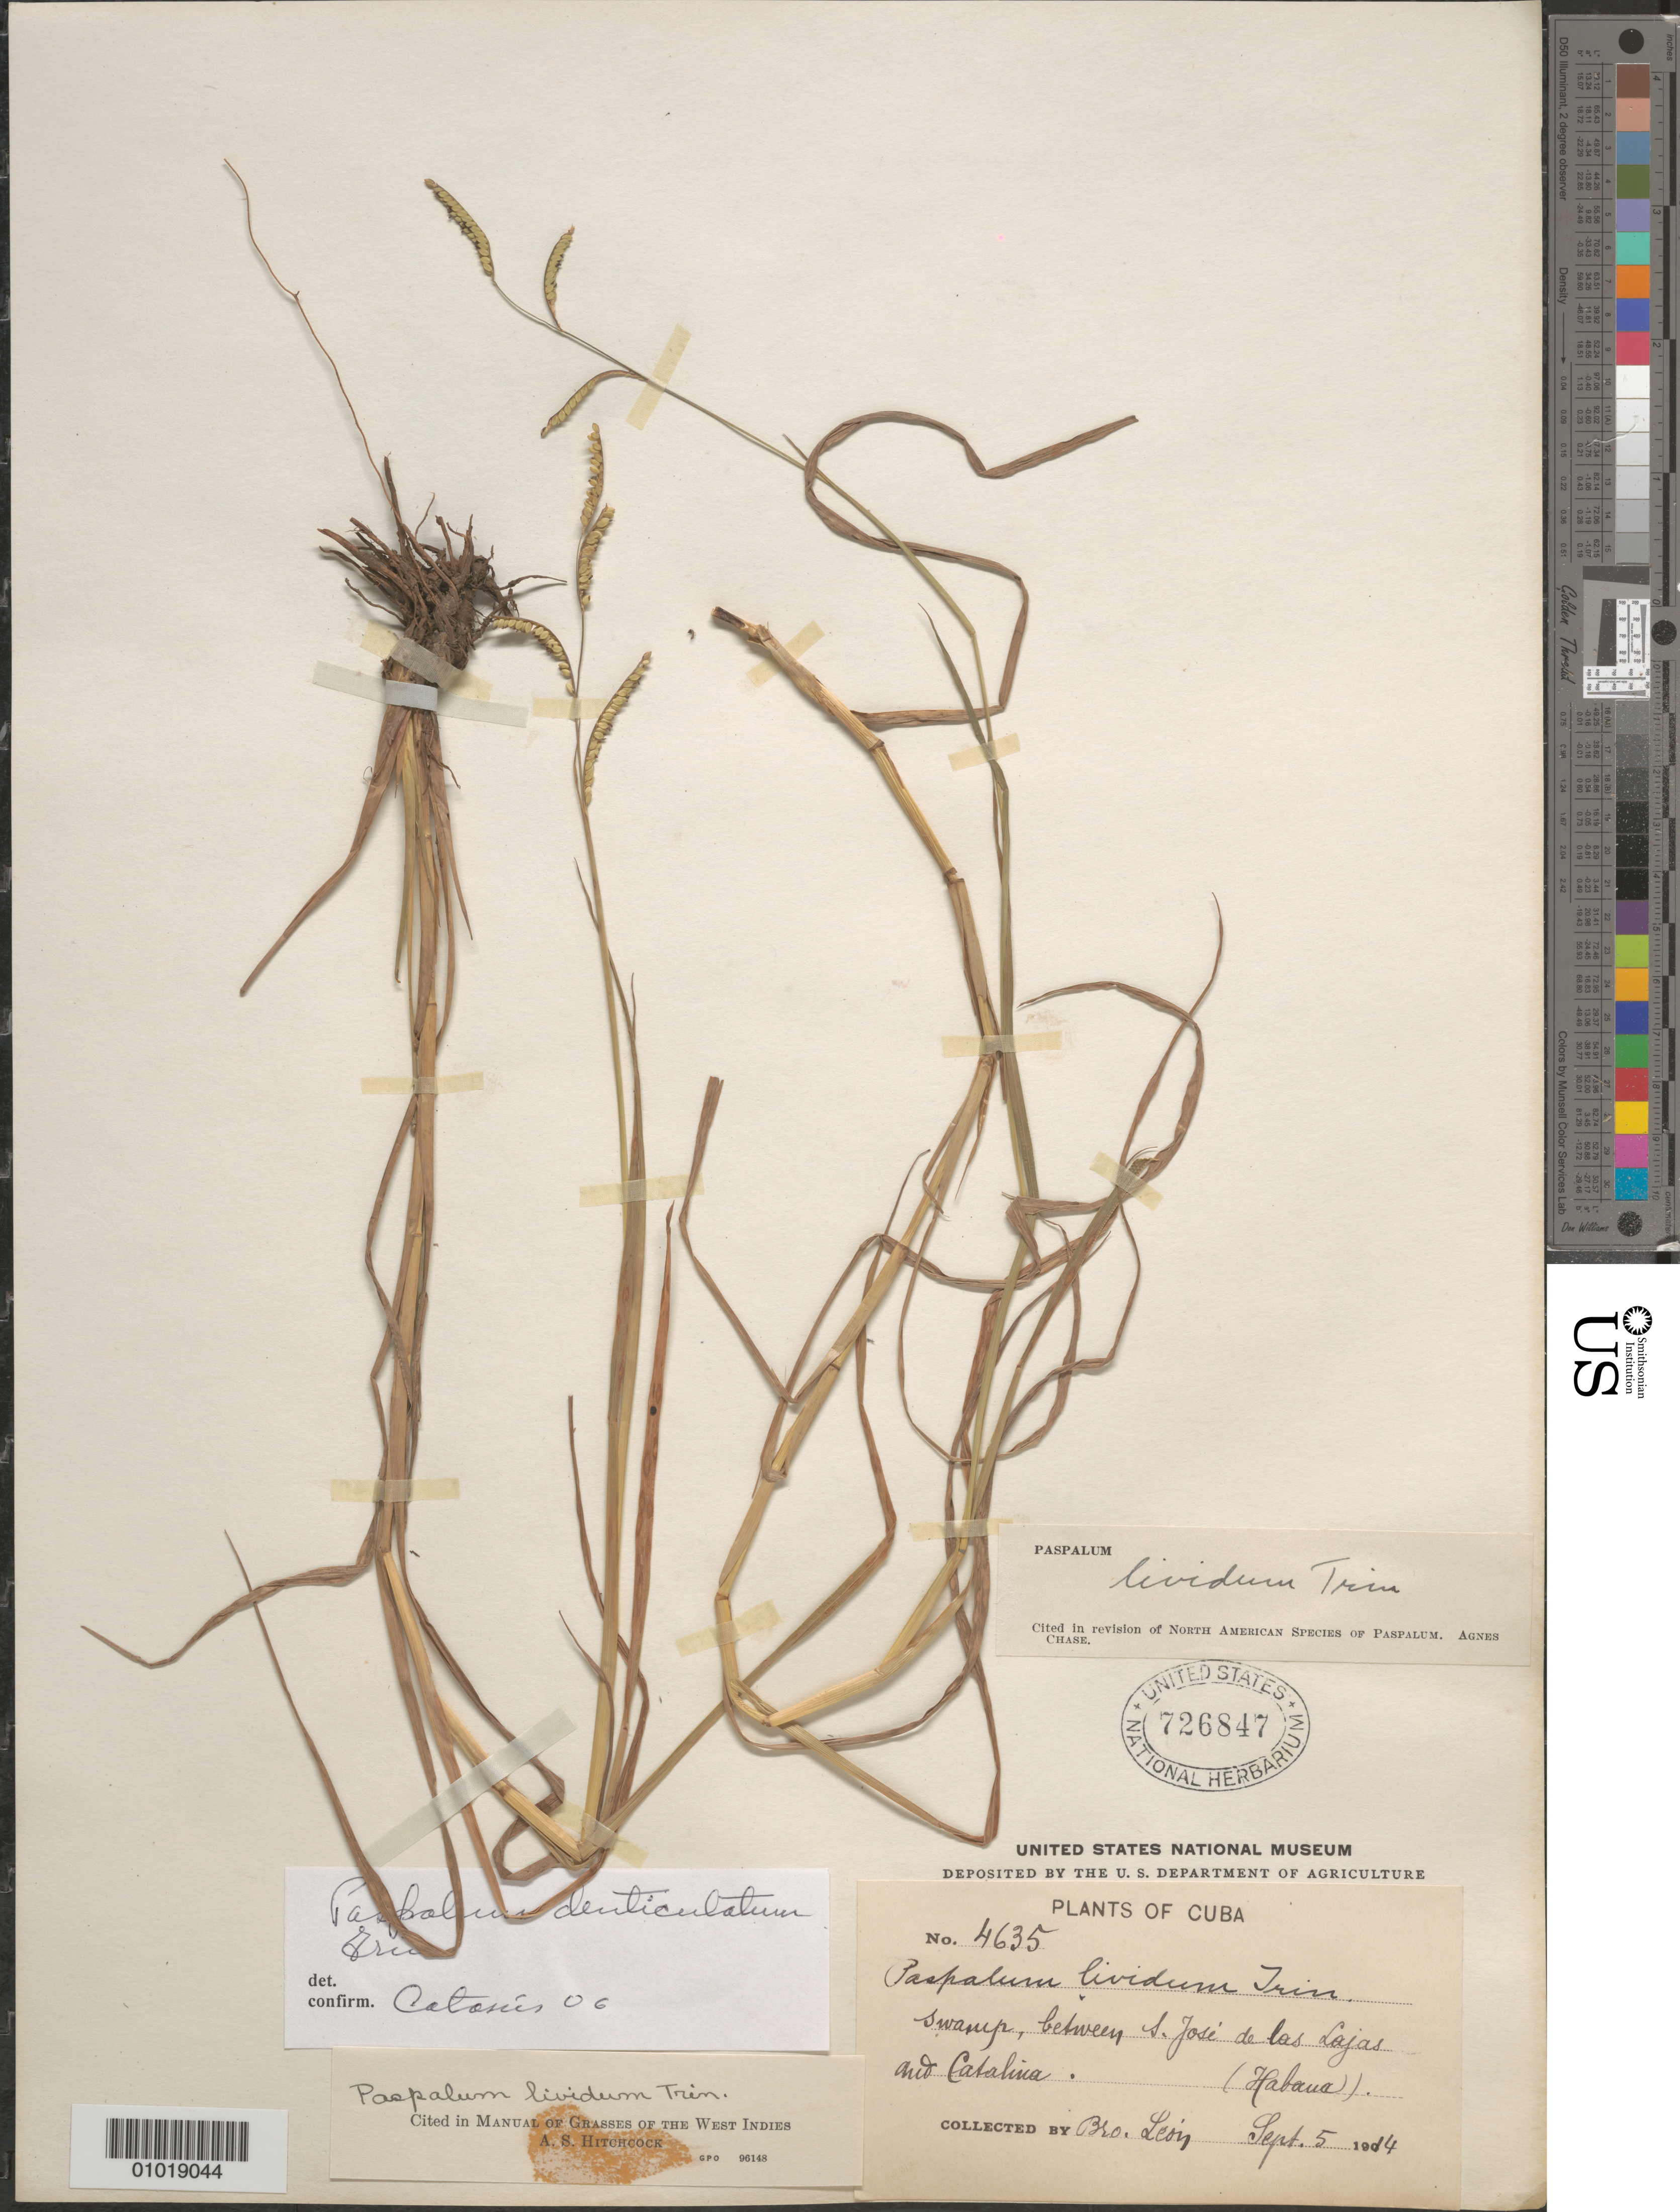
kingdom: Plantae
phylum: Tracheophyta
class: Liliopsida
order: Poales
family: Poaceae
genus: Paspalum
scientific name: Paspalum denticulatum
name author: Trin.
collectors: Bro. León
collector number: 4635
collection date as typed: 05 Sep 1914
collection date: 1914-09-05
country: Cuba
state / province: La Habana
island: Cuba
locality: Between S Jose de las Lajas and Catalina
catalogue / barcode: US 726847